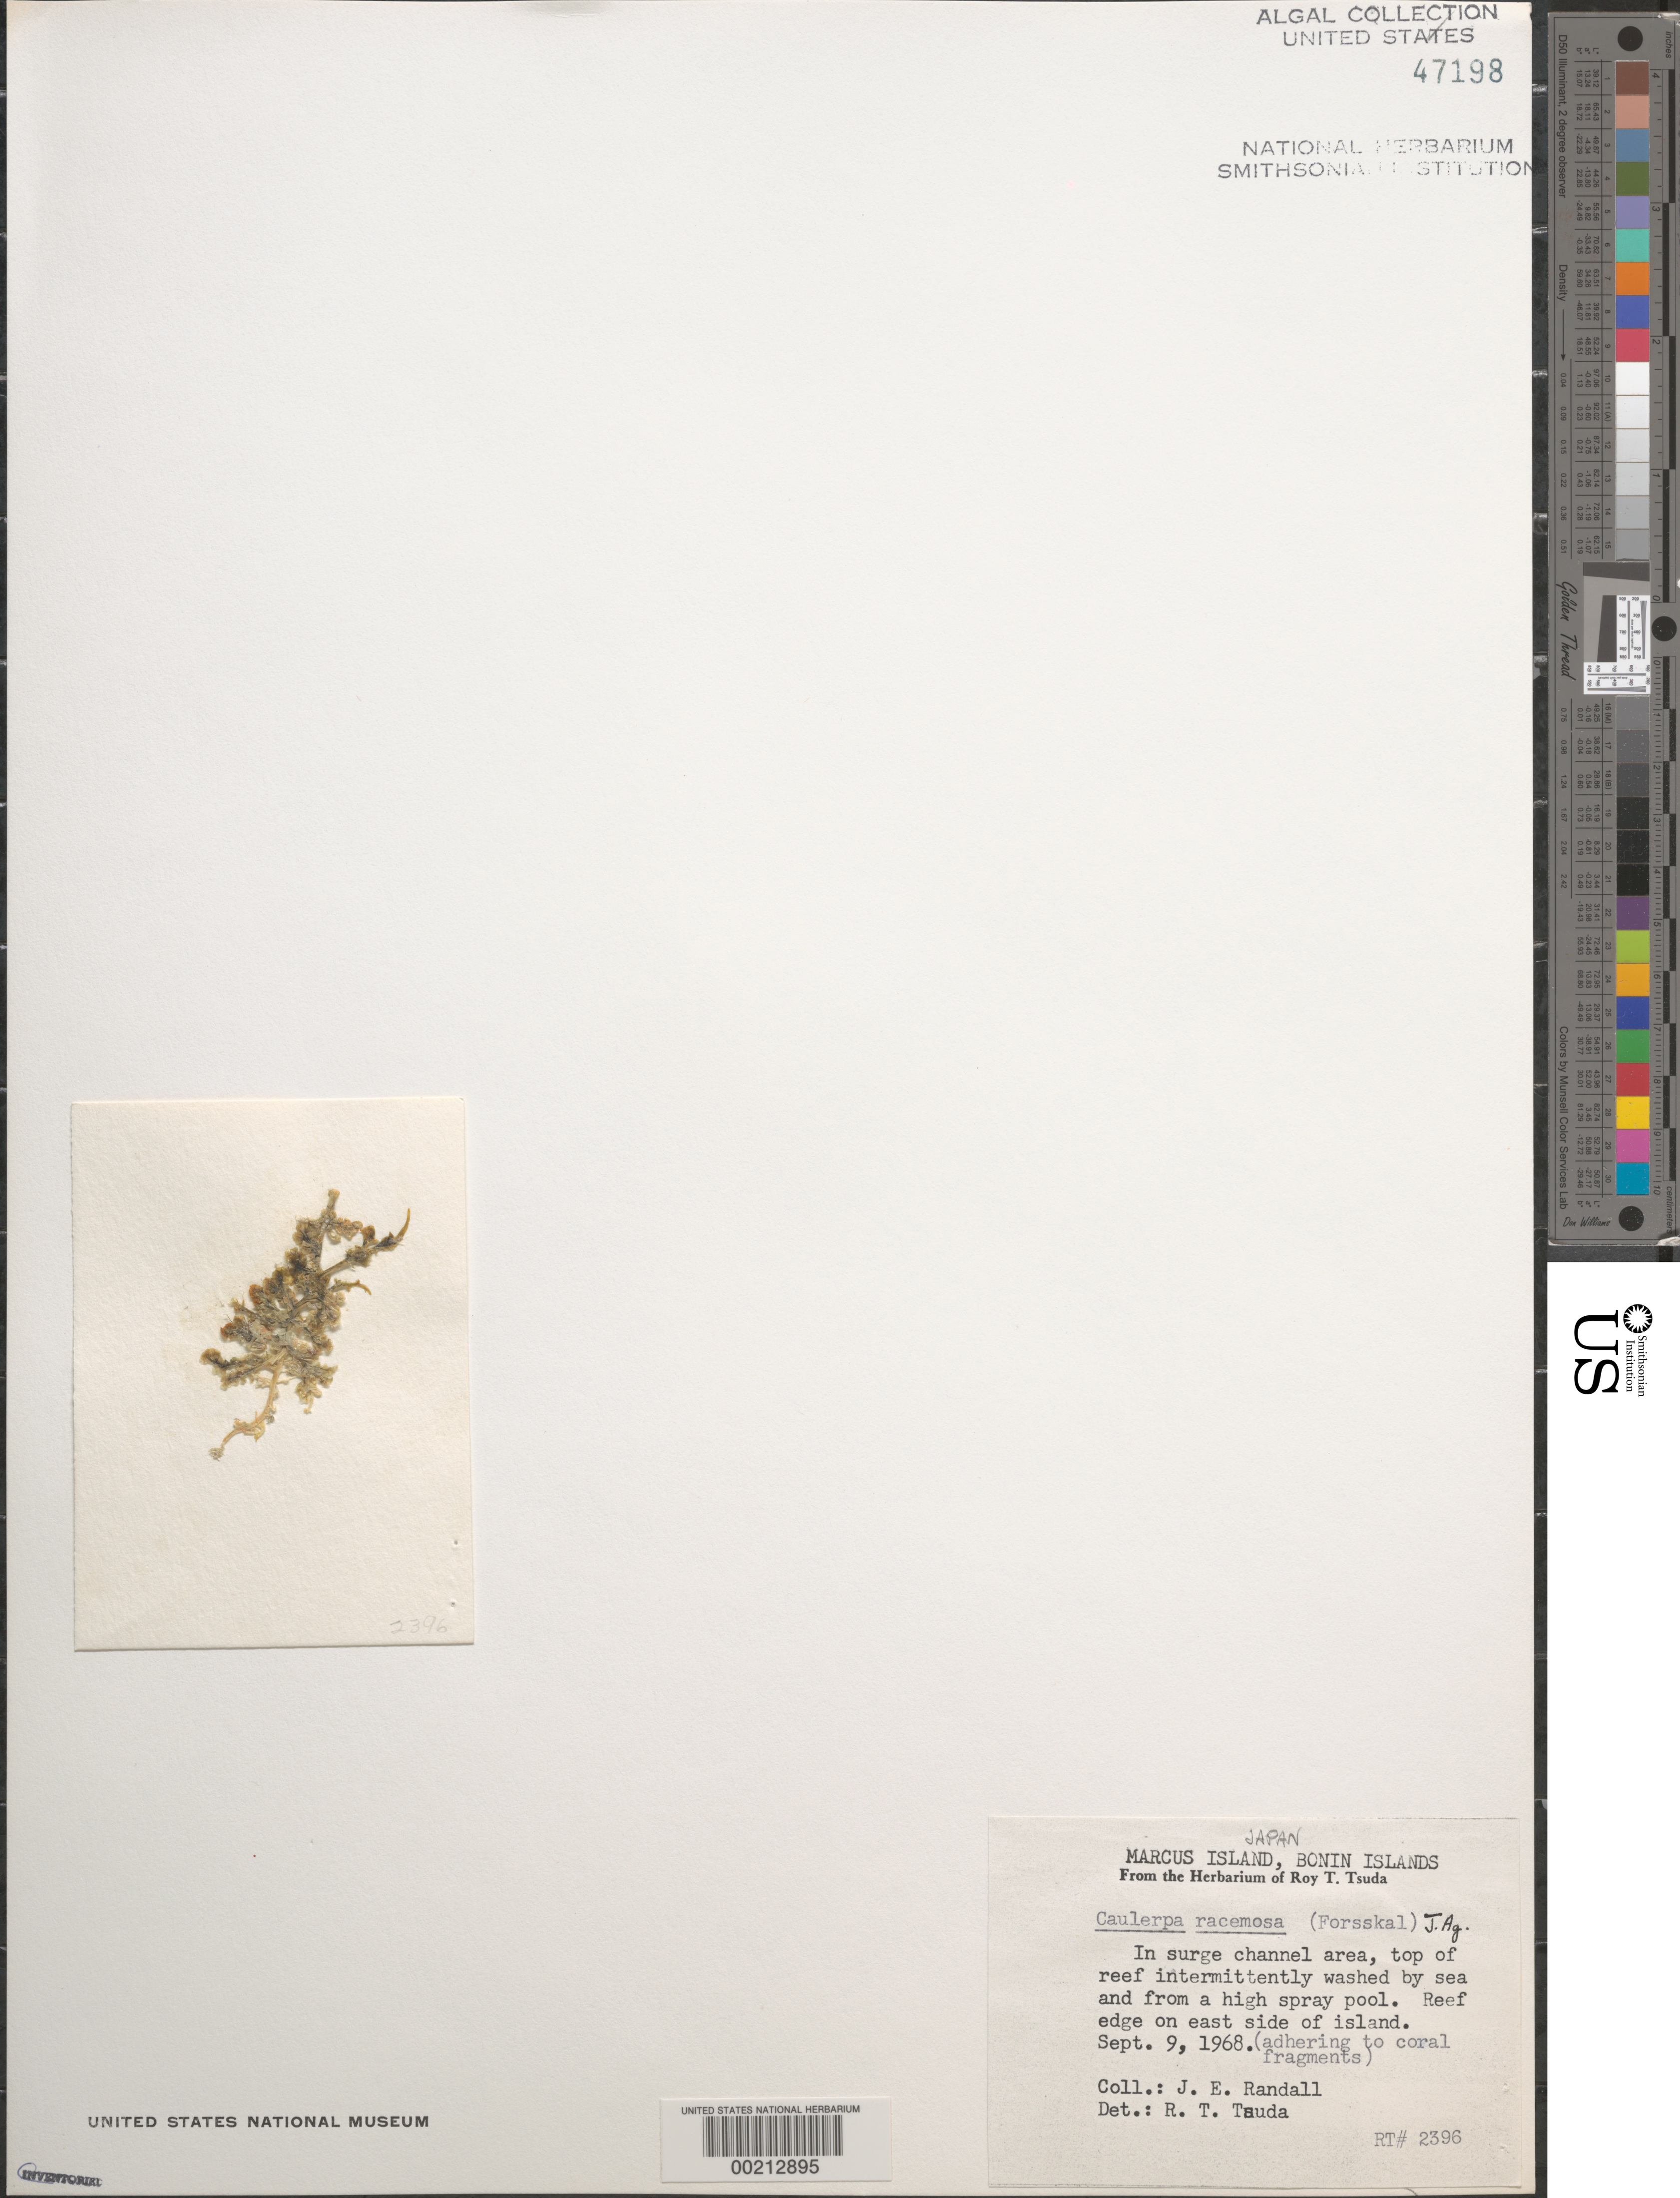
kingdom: Plantae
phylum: Chlorophyta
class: Ulvophyceae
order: Bryopsidales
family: Caulerpaceae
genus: Caulerpa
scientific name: Caulerpa racemosa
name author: (Forssk.) J. Agardh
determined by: Tsuda, R. T.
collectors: J. Randall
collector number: Rt 2396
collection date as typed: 09 Sep 1968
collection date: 1968-09-09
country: Japan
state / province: Tokyo, Federal City of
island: Marcus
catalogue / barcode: US 47198